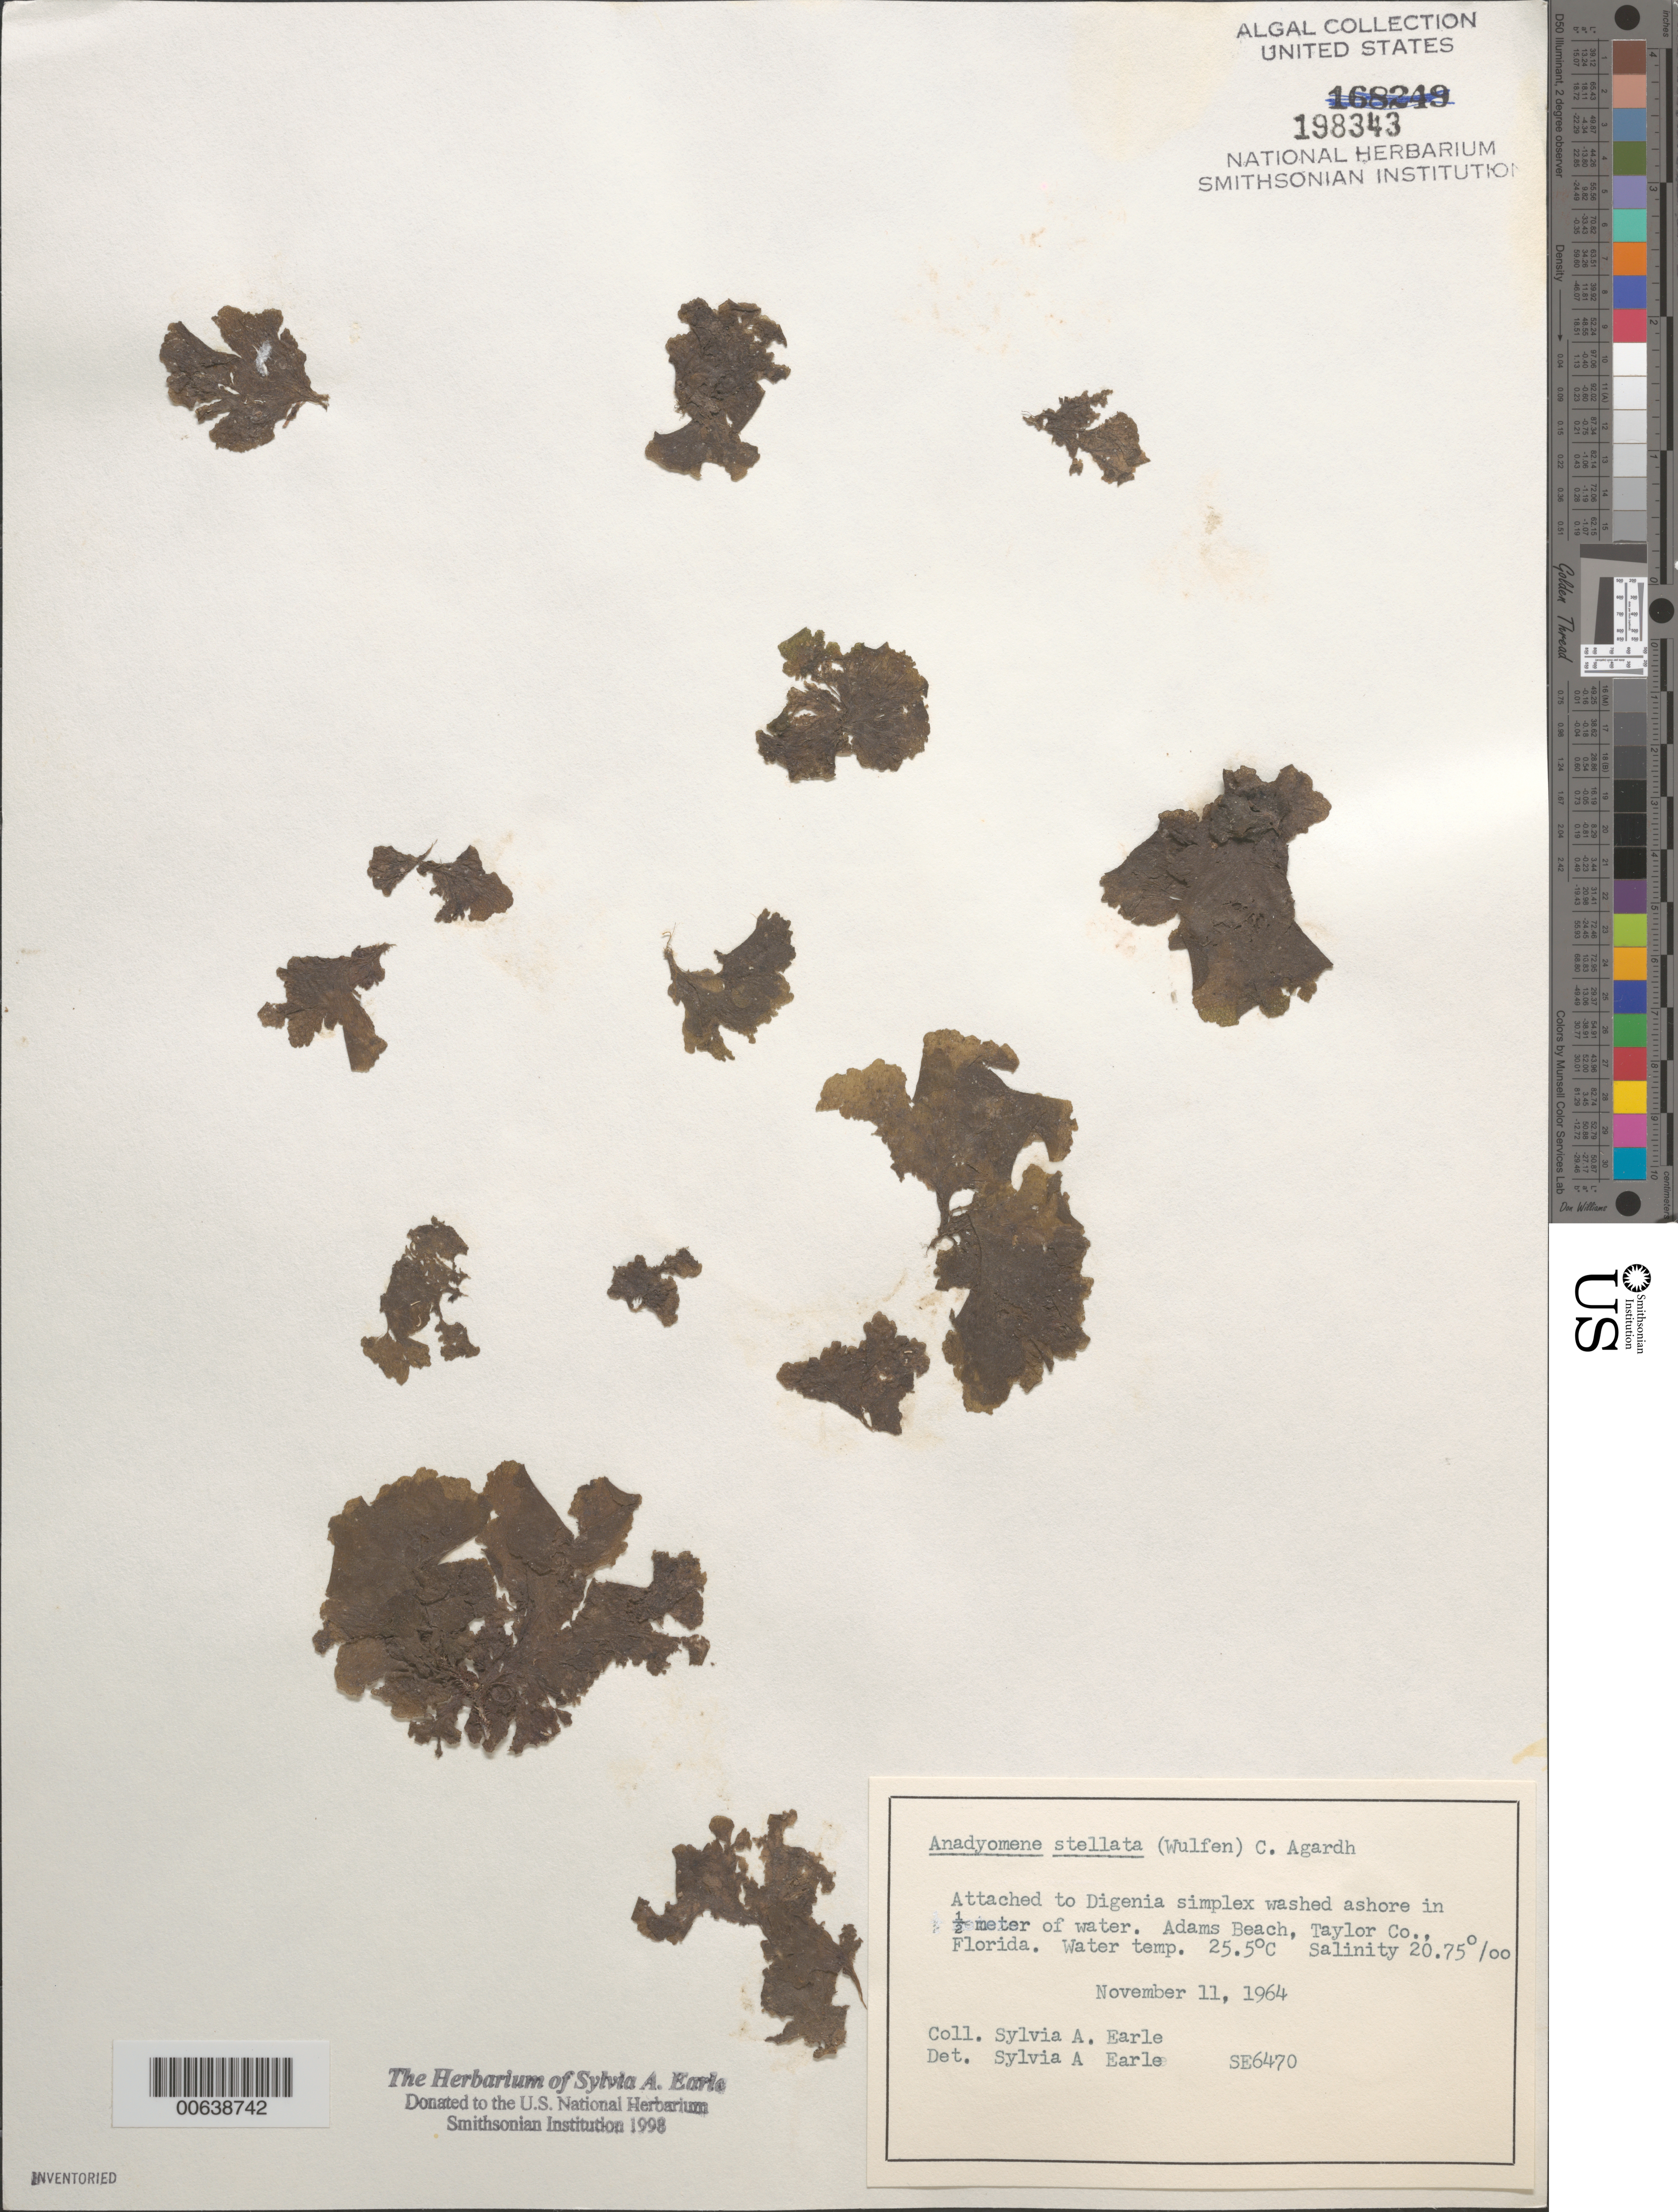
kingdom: Plantae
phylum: Chlorophyta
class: Ulvophyceae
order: Cladophorales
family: Anadyomenaceae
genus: Anadyomene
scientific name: Anadyomene stellata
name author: (Wulfen) C. Agardh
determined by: Earle, S. A.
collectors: S. A. Earle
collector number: Se 6470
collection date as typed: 11 Nov 1964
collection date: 1964-11-11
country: United States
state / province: Florida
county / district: Taylor County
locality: Adams Beach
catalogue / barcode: US 198343